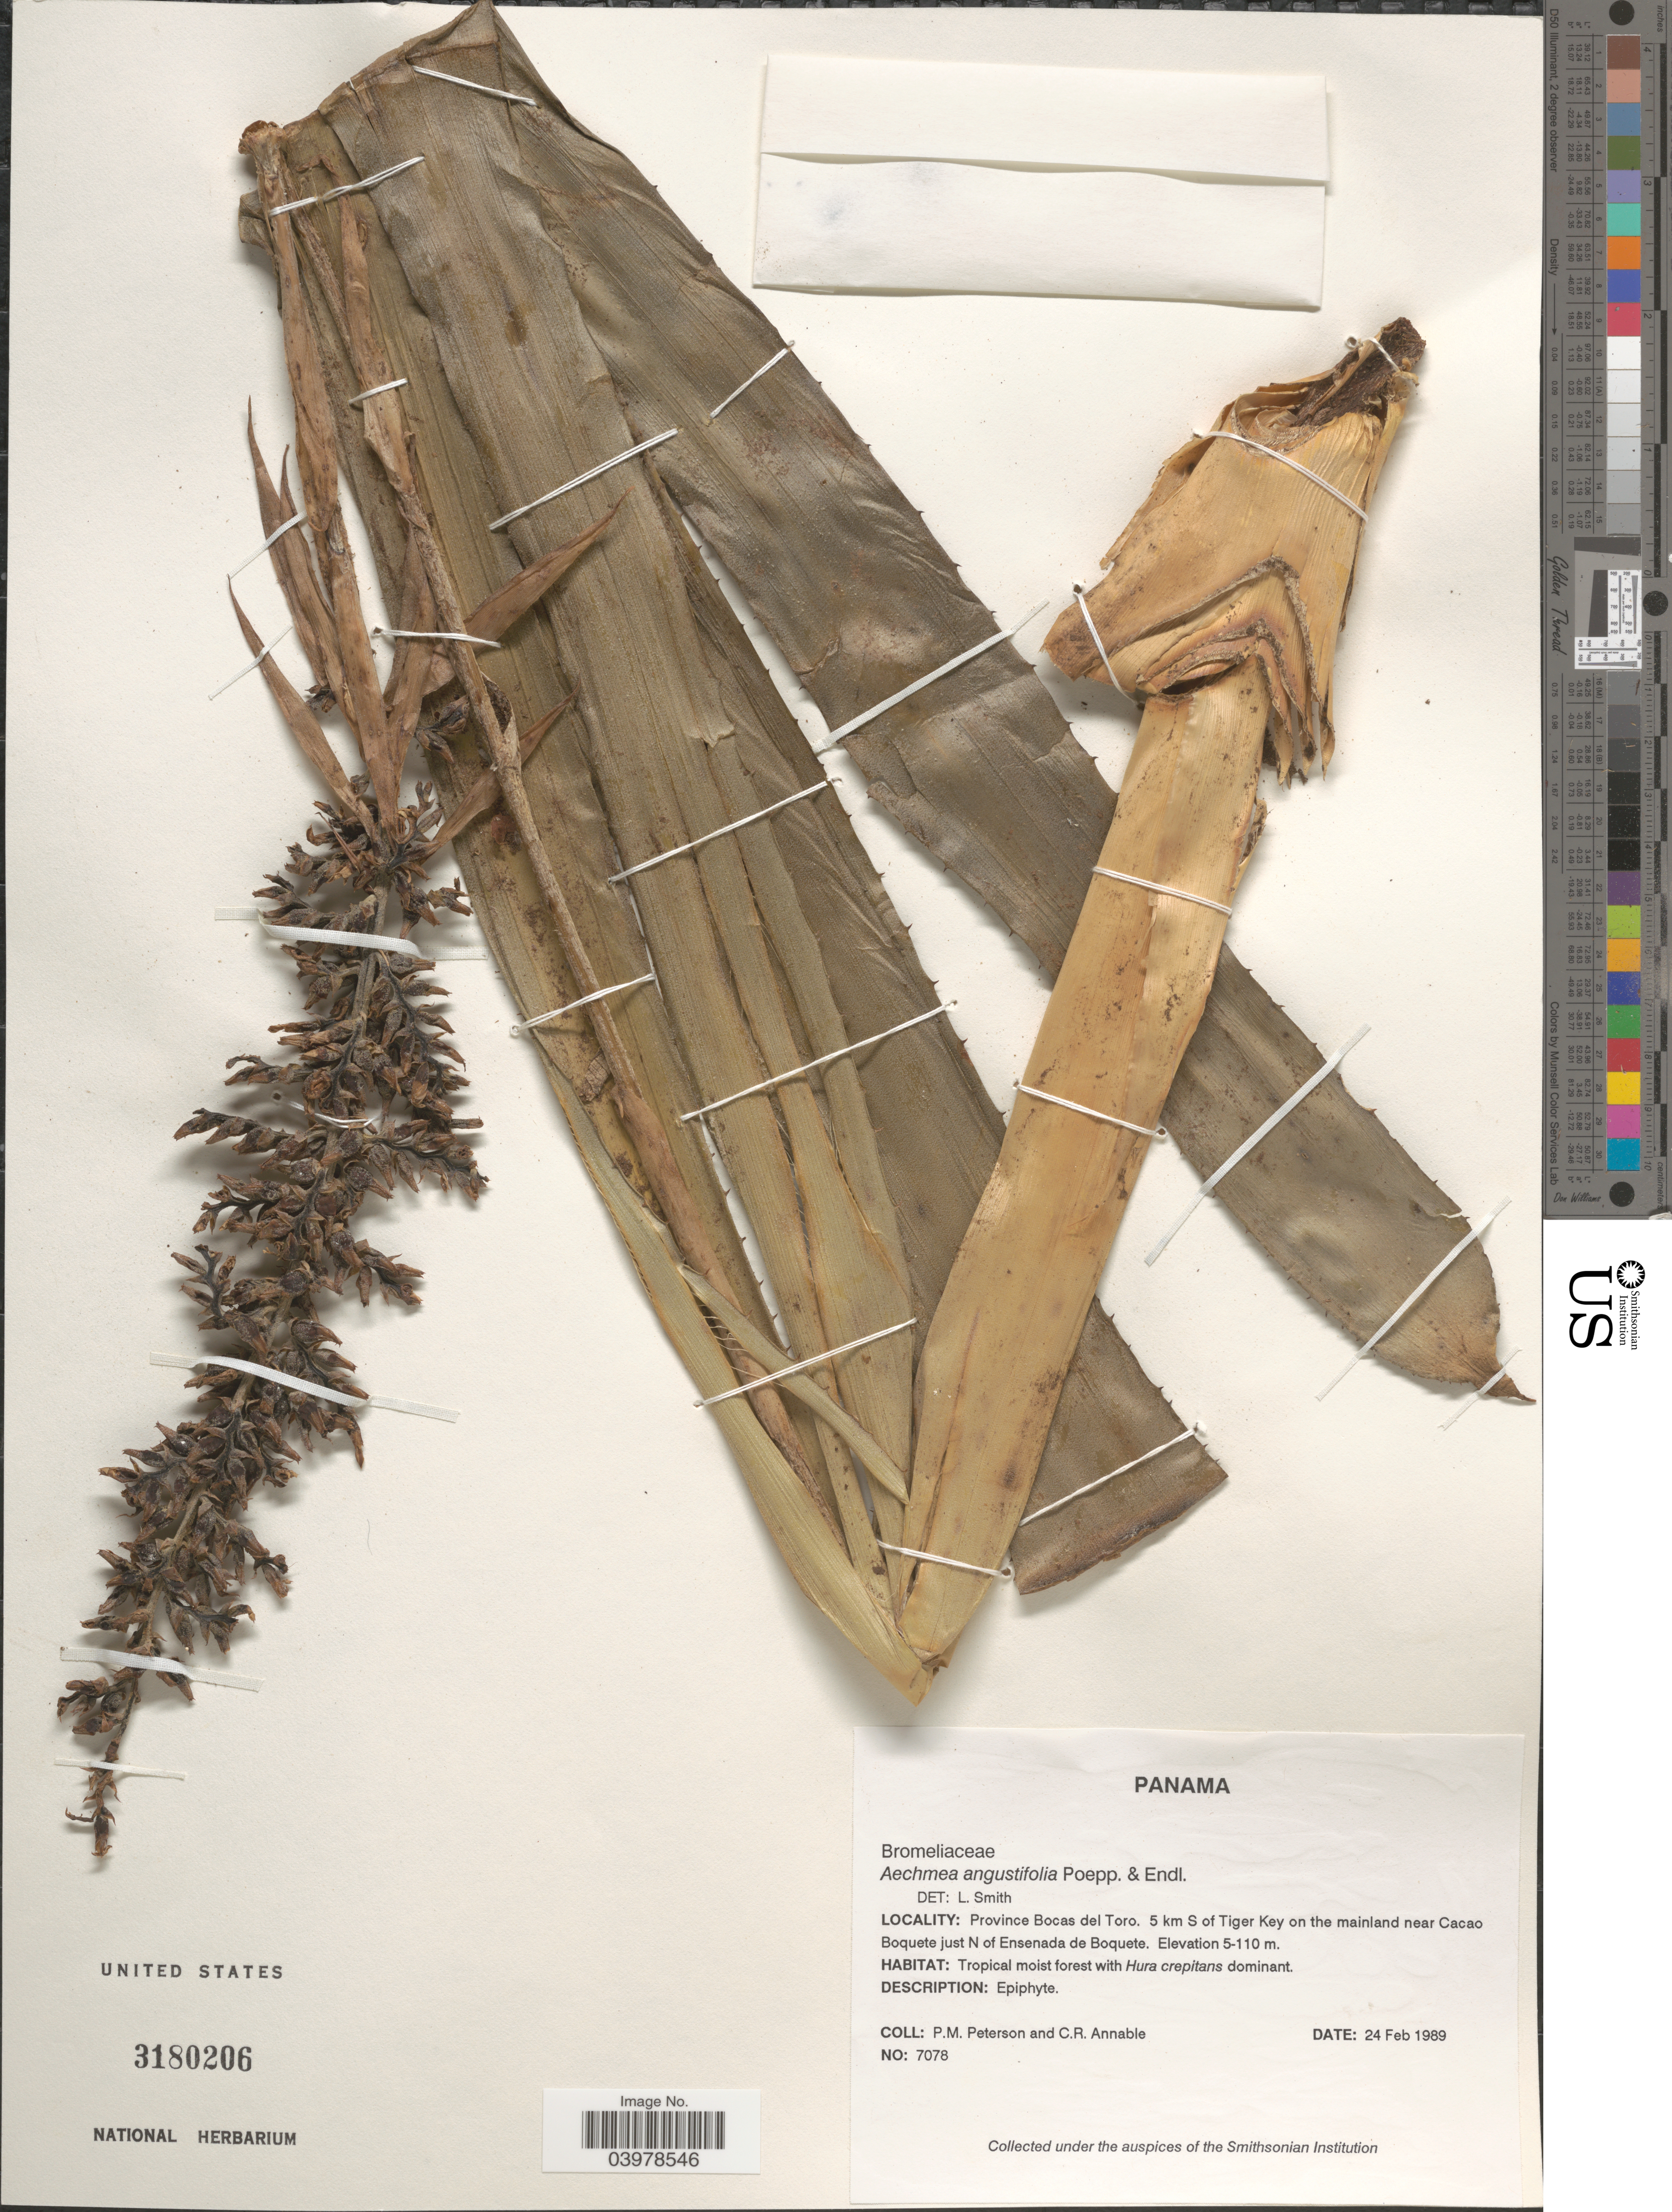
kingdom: Plantae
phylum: Tracheophyta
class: Liliopsida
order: Poales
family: Bromeliaceae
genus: Aechmea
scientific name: Aechmea angustifolia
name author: Poepp. & Endl.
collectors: P. M. Peterson & C. R. Annable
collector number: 7078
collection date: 1989-02-24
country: Panama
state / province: Bocas del Toro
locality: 5 km S of Tiger Key on the mainland near Cacao Boquete just N of Ensenada de Boquete.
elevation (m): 5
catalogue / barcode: US 3180206